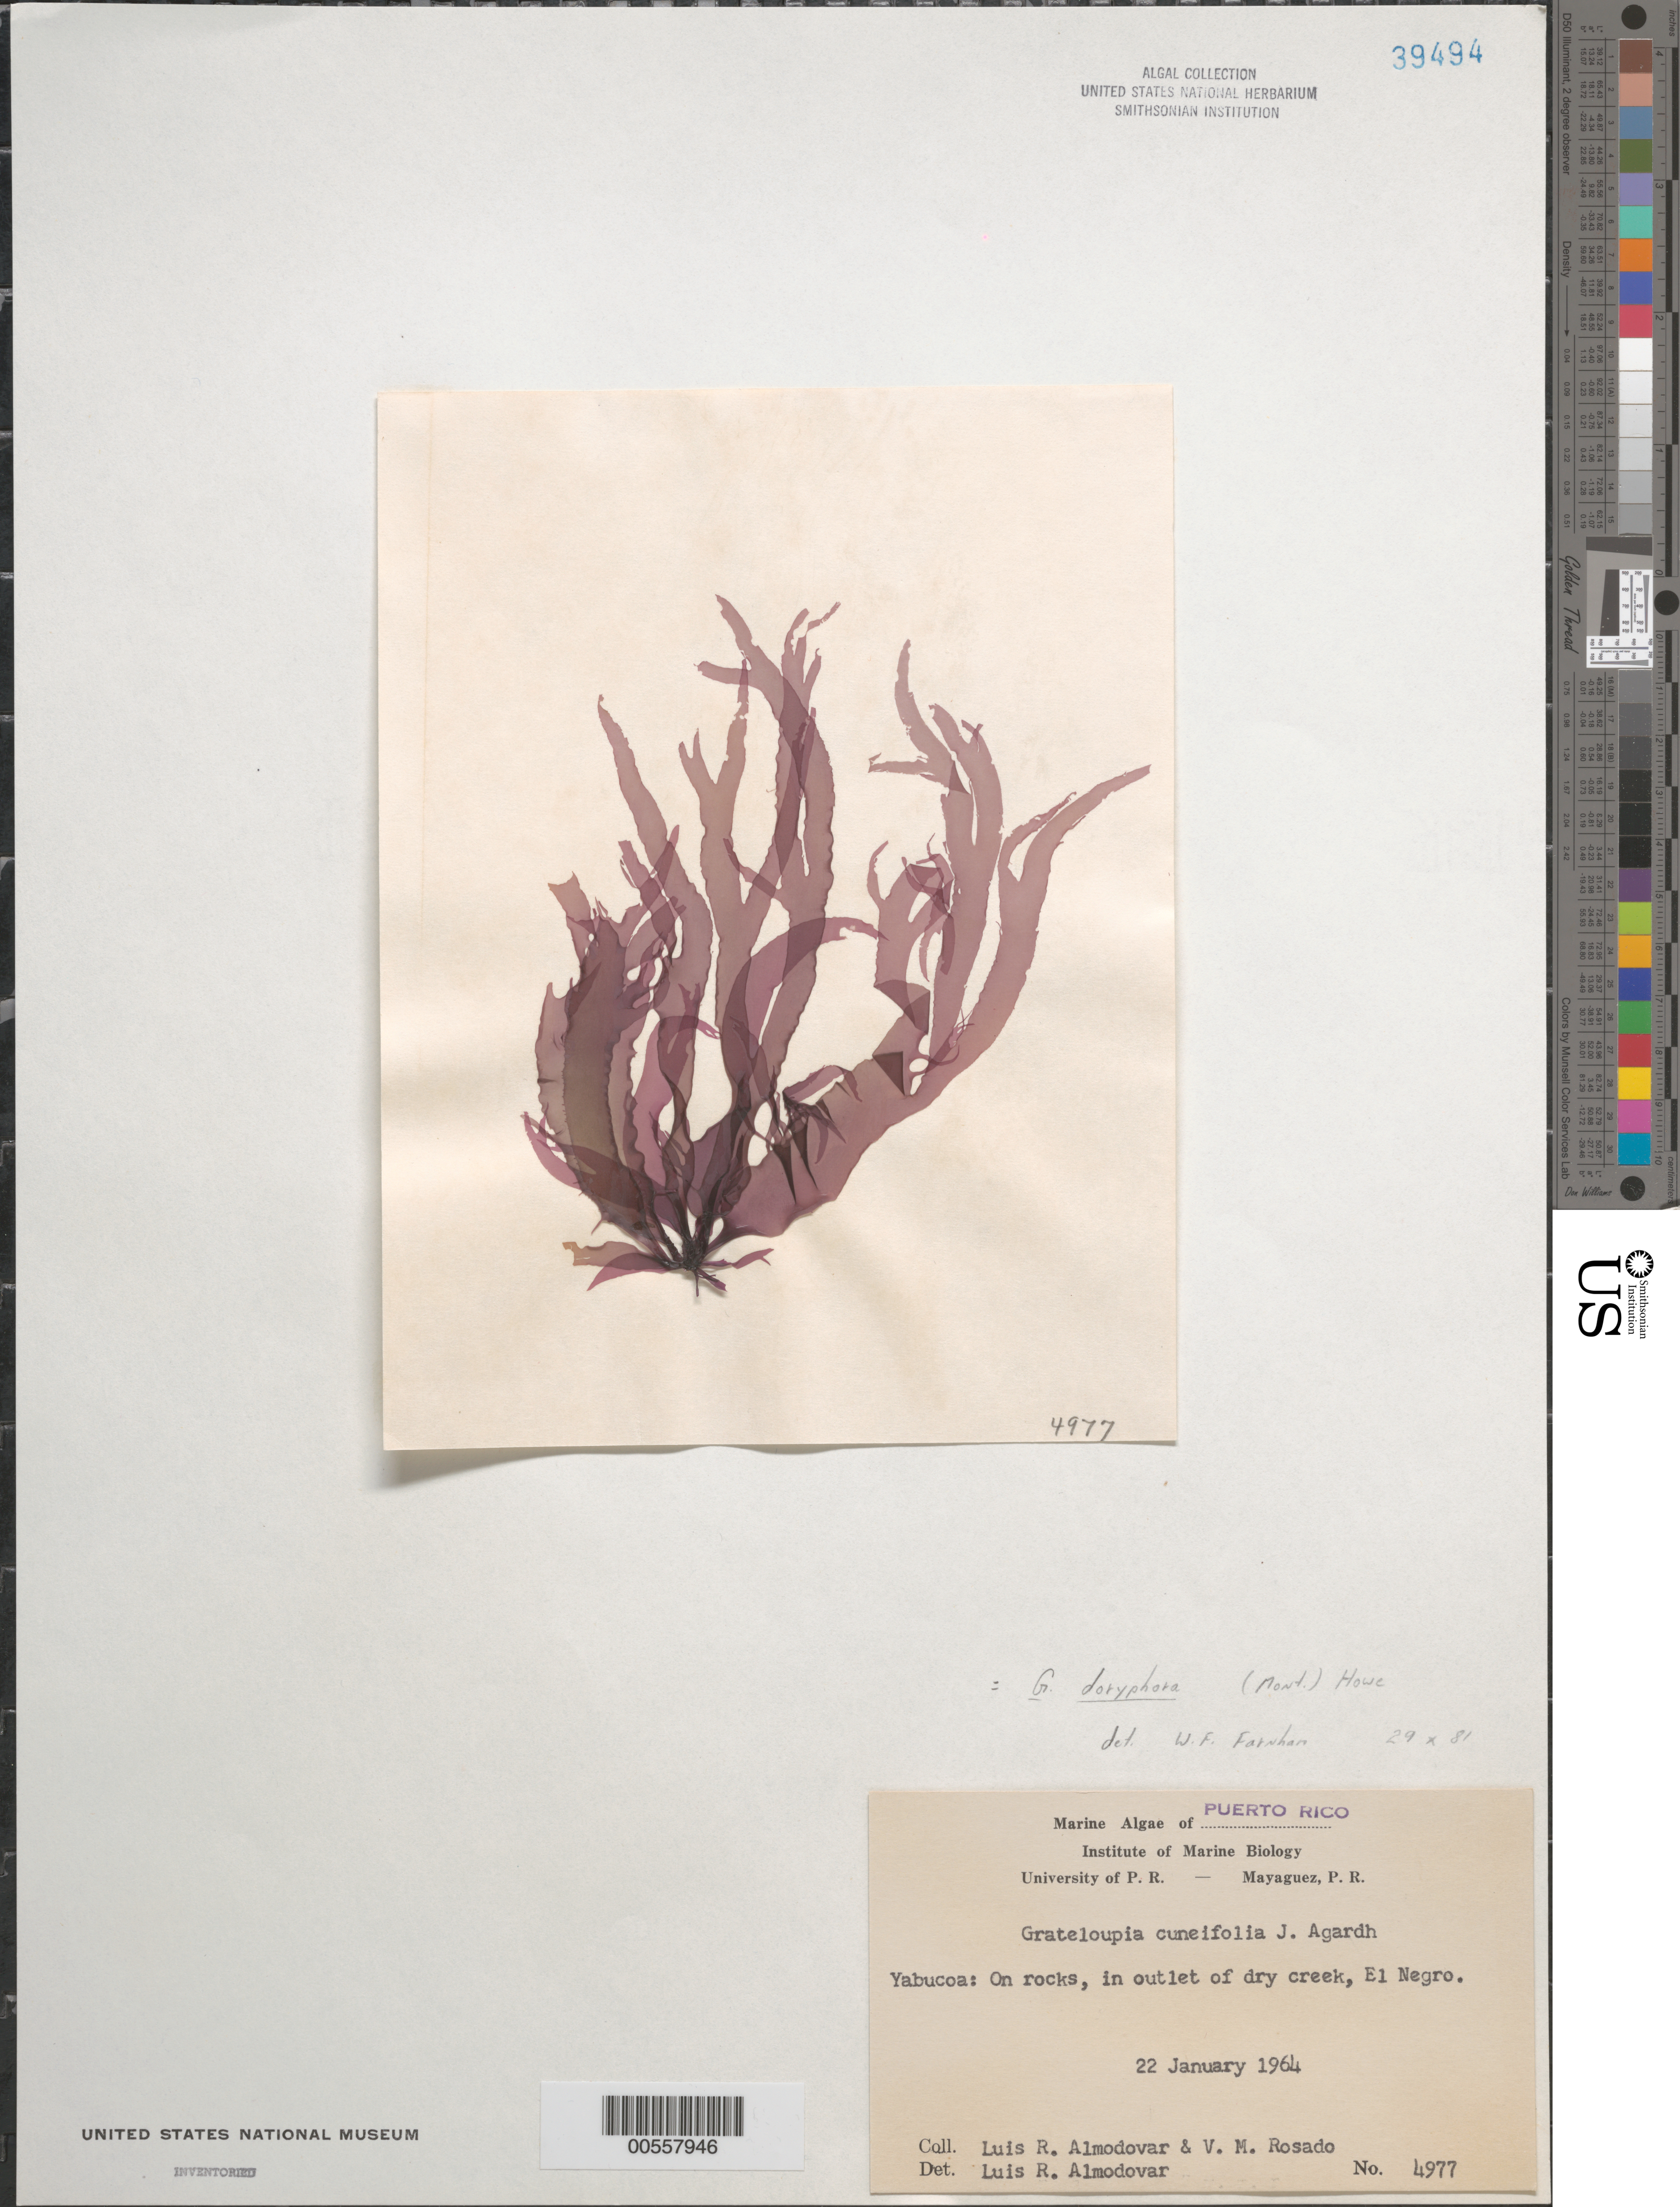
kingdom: Plantae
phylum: Rhodophyta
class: Florideophyceae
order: Halymeniales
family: Halymeniaceae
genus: Grateloupia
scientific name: Grateloupia doryphora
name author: (Mont.) Howe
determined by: Farnham, W. F.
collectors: L. Almodovar & V. Rosado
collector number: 4977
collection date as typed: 22 Jan 1964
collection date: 1964-01-22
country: Puerto Rico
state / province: Yabucoa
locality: El Negro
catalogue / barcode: US 39494